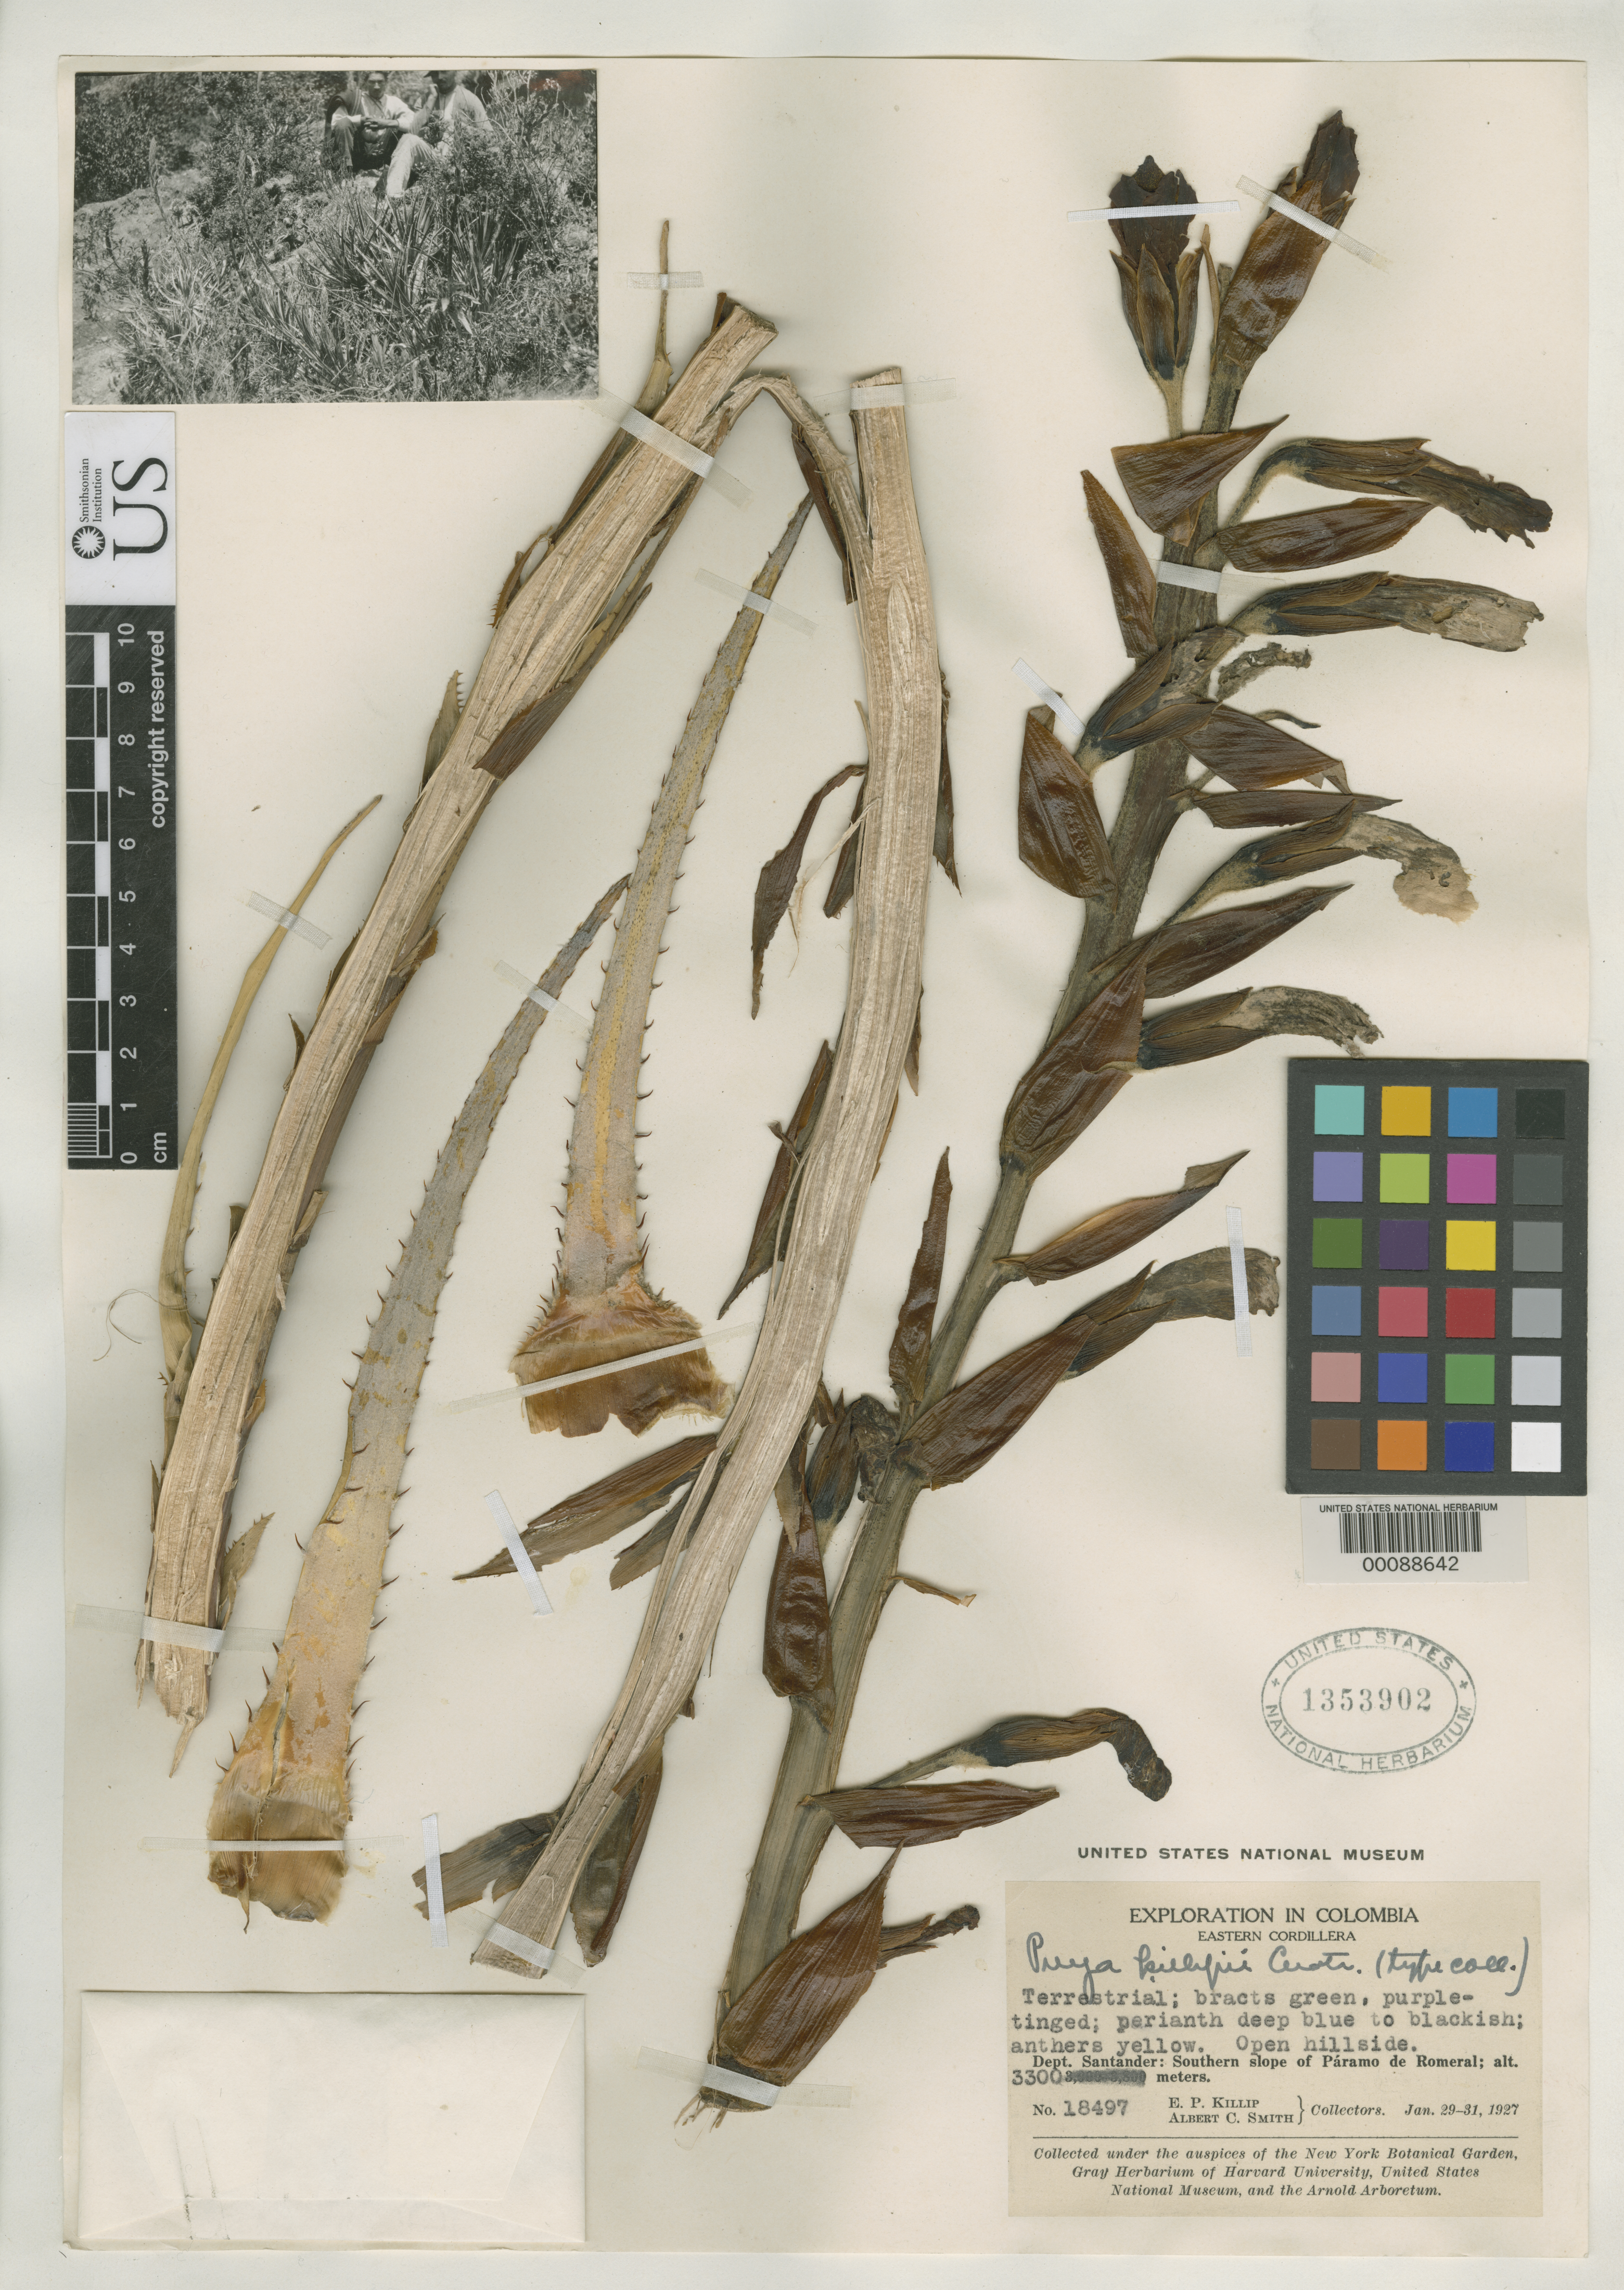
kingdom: Plantae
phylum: Tracheophyta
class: Liliopsida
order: Poales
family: Bromeliaceae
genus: Puya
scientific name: Puya killipii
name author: Cuatrec.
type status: Type Collection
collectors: E. P. Killip & A. C. Smith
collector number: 18497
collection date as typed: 29 Jan 1927 to 31 Jan 1927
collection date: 1927-01-29/1927-01-31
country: Colombia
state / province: Norte de Santander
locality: Paramo de Romeral.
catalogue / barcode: US 1353902